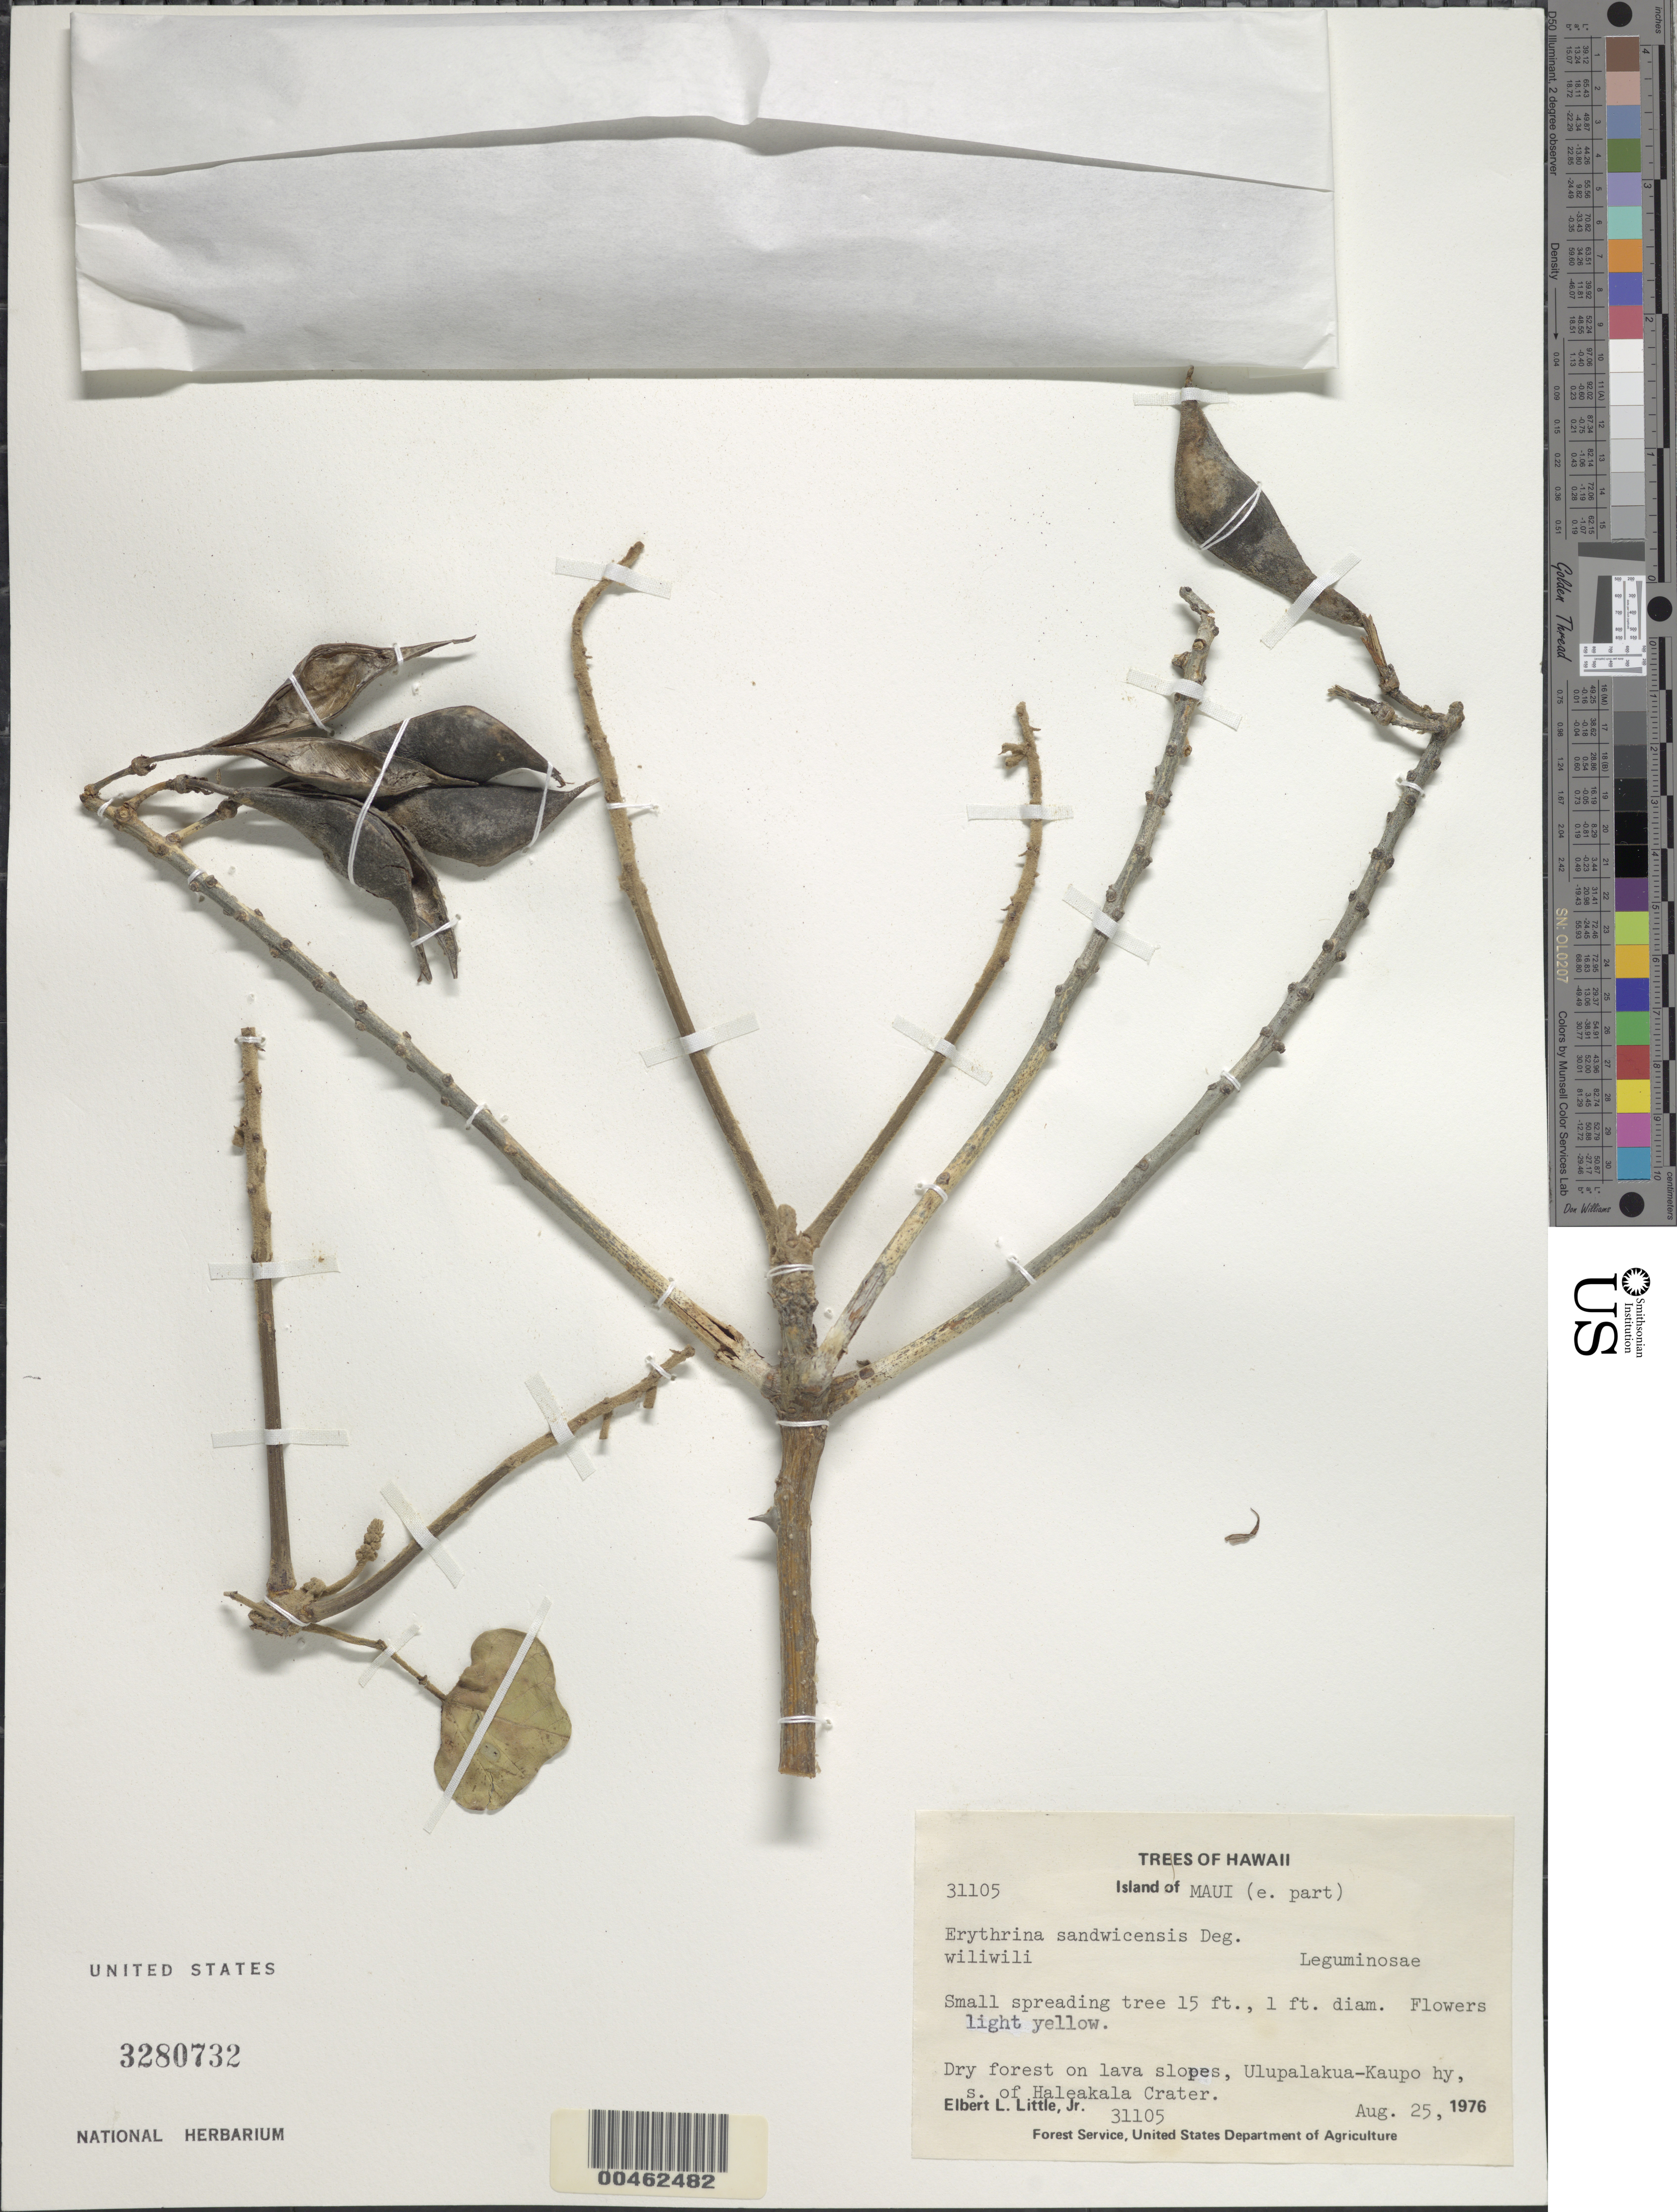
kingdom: Plantae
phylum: Tracheophyta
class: Magnoliopsida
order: Fabales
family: Fabaceae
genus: Erythrina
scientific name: Erythrina sandwicensis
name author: O. Deg.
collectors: E. L. Little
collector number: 31105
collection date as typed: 25 Aug 1976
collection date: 1976-08-25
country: United States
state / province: Hawaii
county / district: Maui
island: Maui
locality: E part of Maui, Ulupalakua-Kaupo Hwy, S of Haleakala Crater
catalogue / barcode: US 3280732